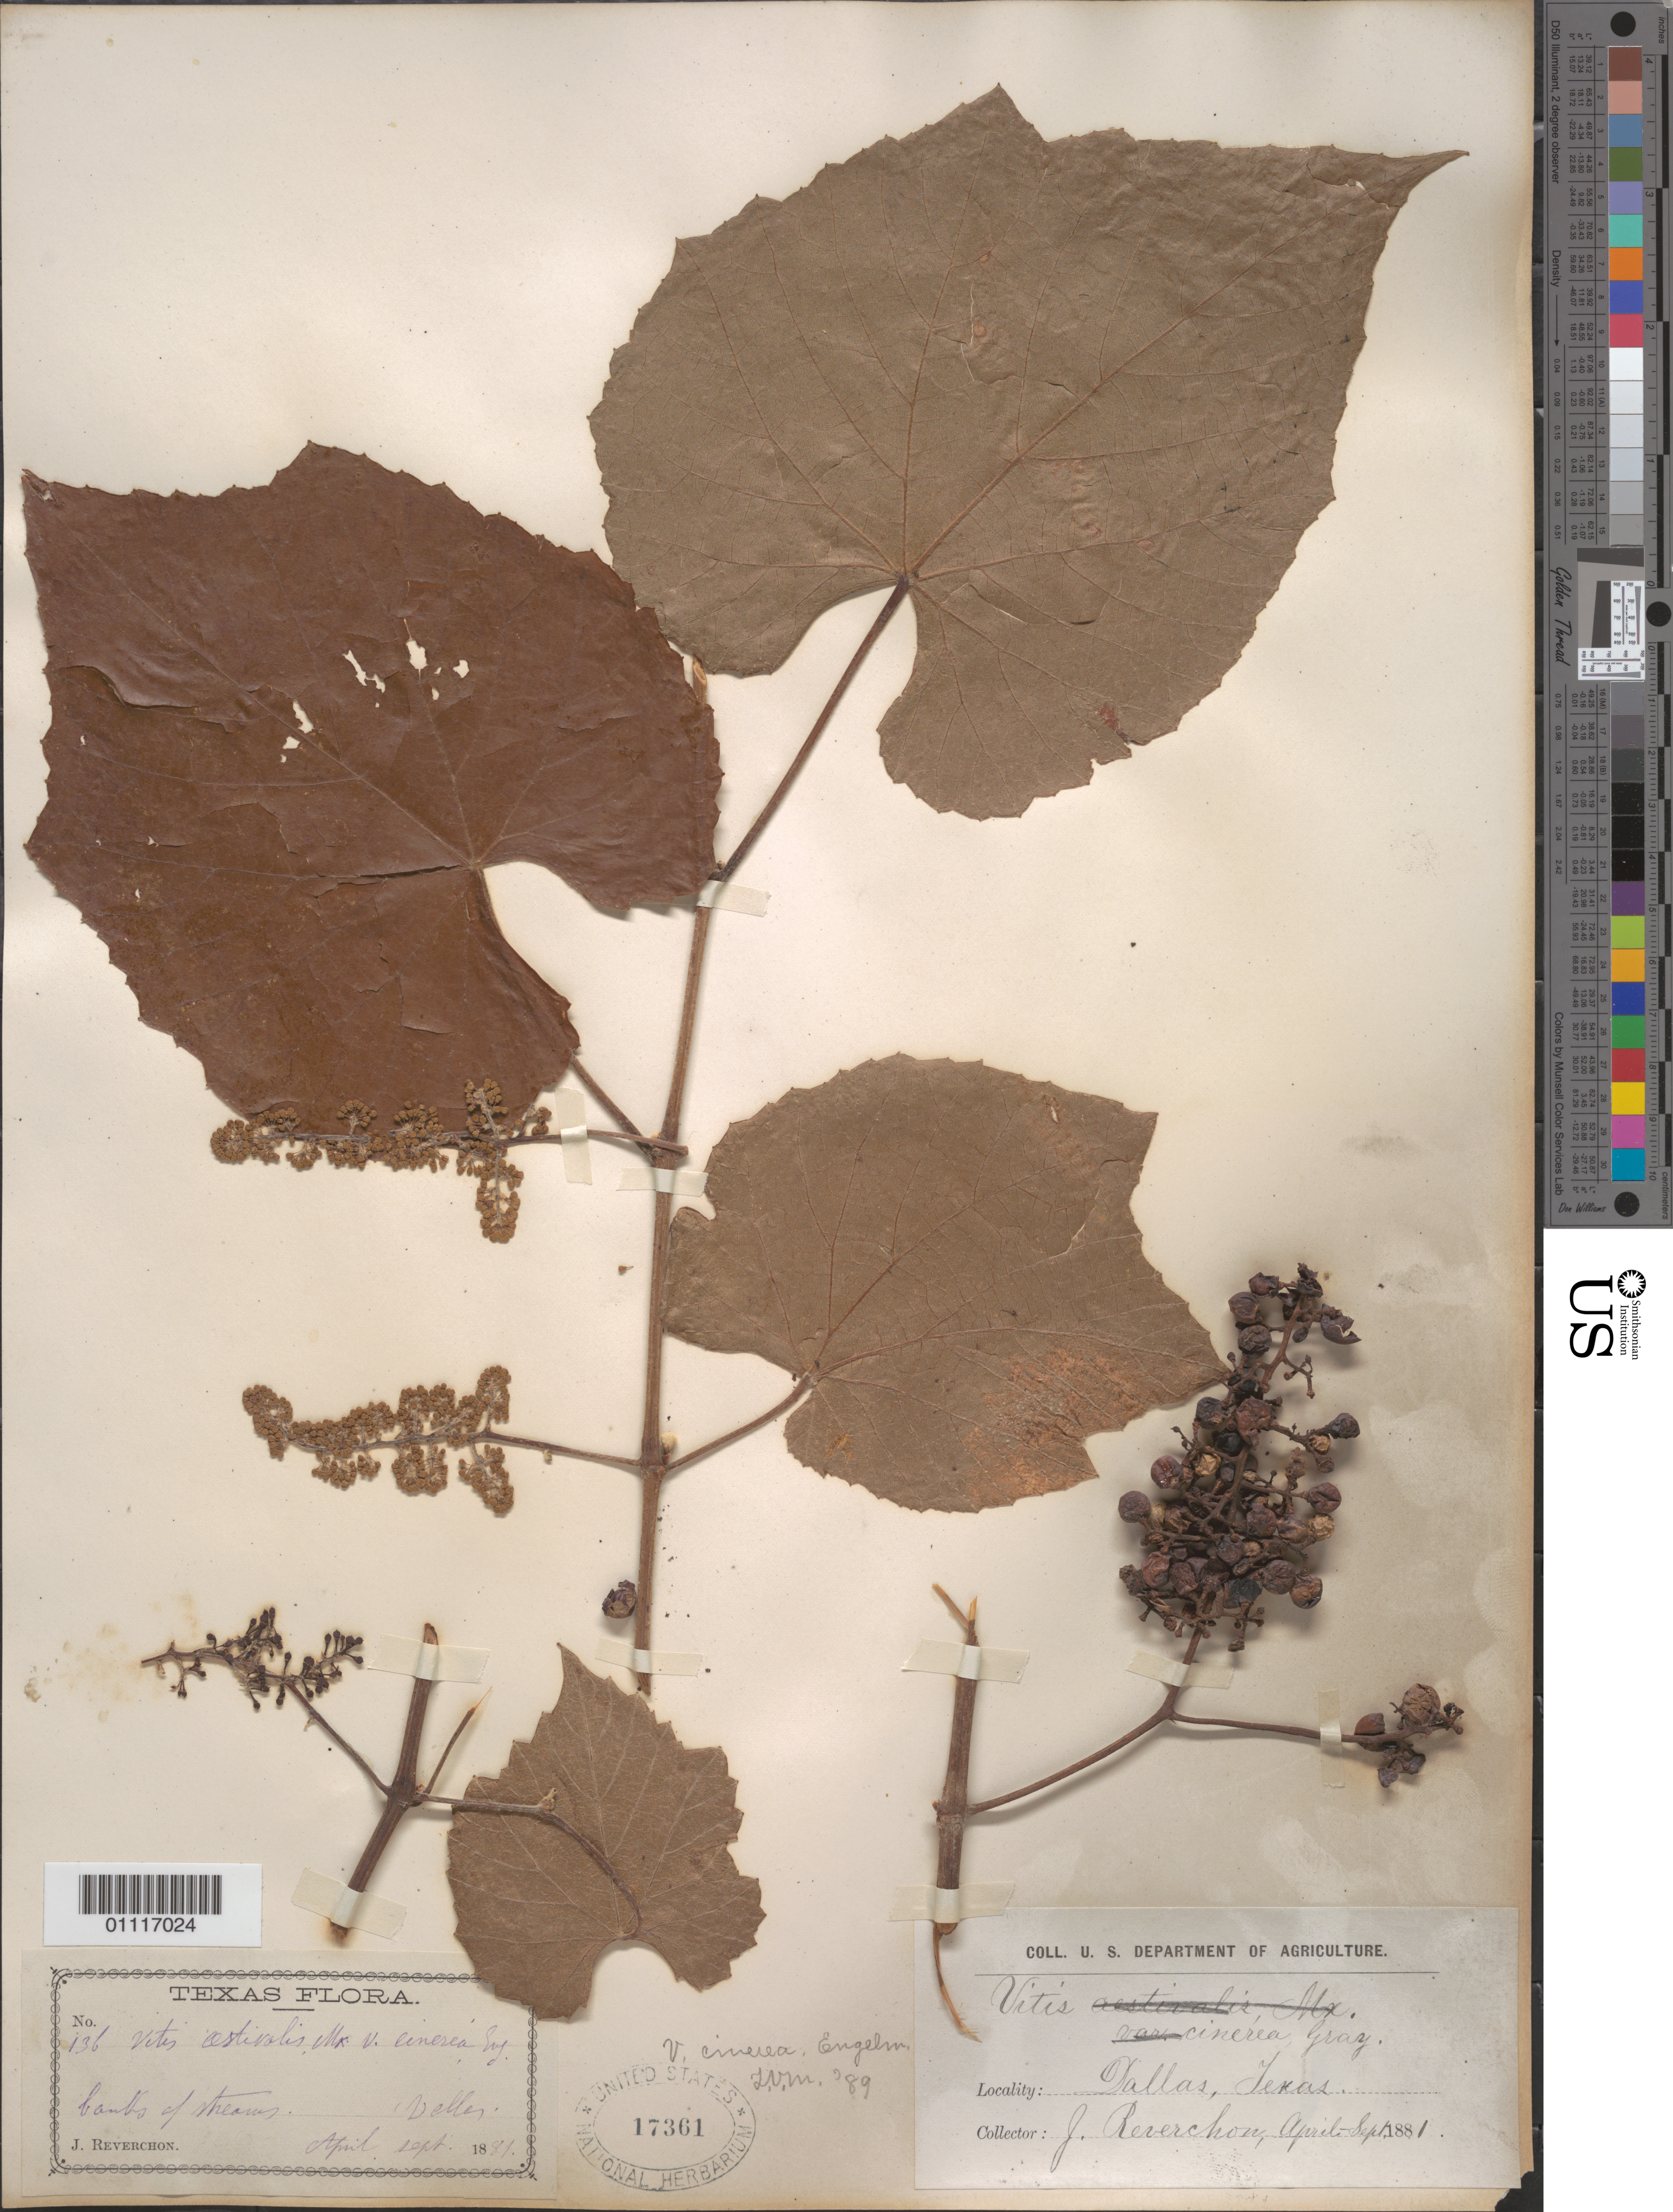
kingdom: Plantae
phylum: Tracheophyta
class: Magnoliopsida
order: Vitales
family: Vitaceae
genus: Vitis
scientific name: Vitis cinerea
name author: (Engelm.) Millardet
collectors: J. Reverchon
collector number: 136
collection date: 1881-04/1881-09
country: United States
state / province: Texas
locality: Dallas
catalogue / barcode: US 17361